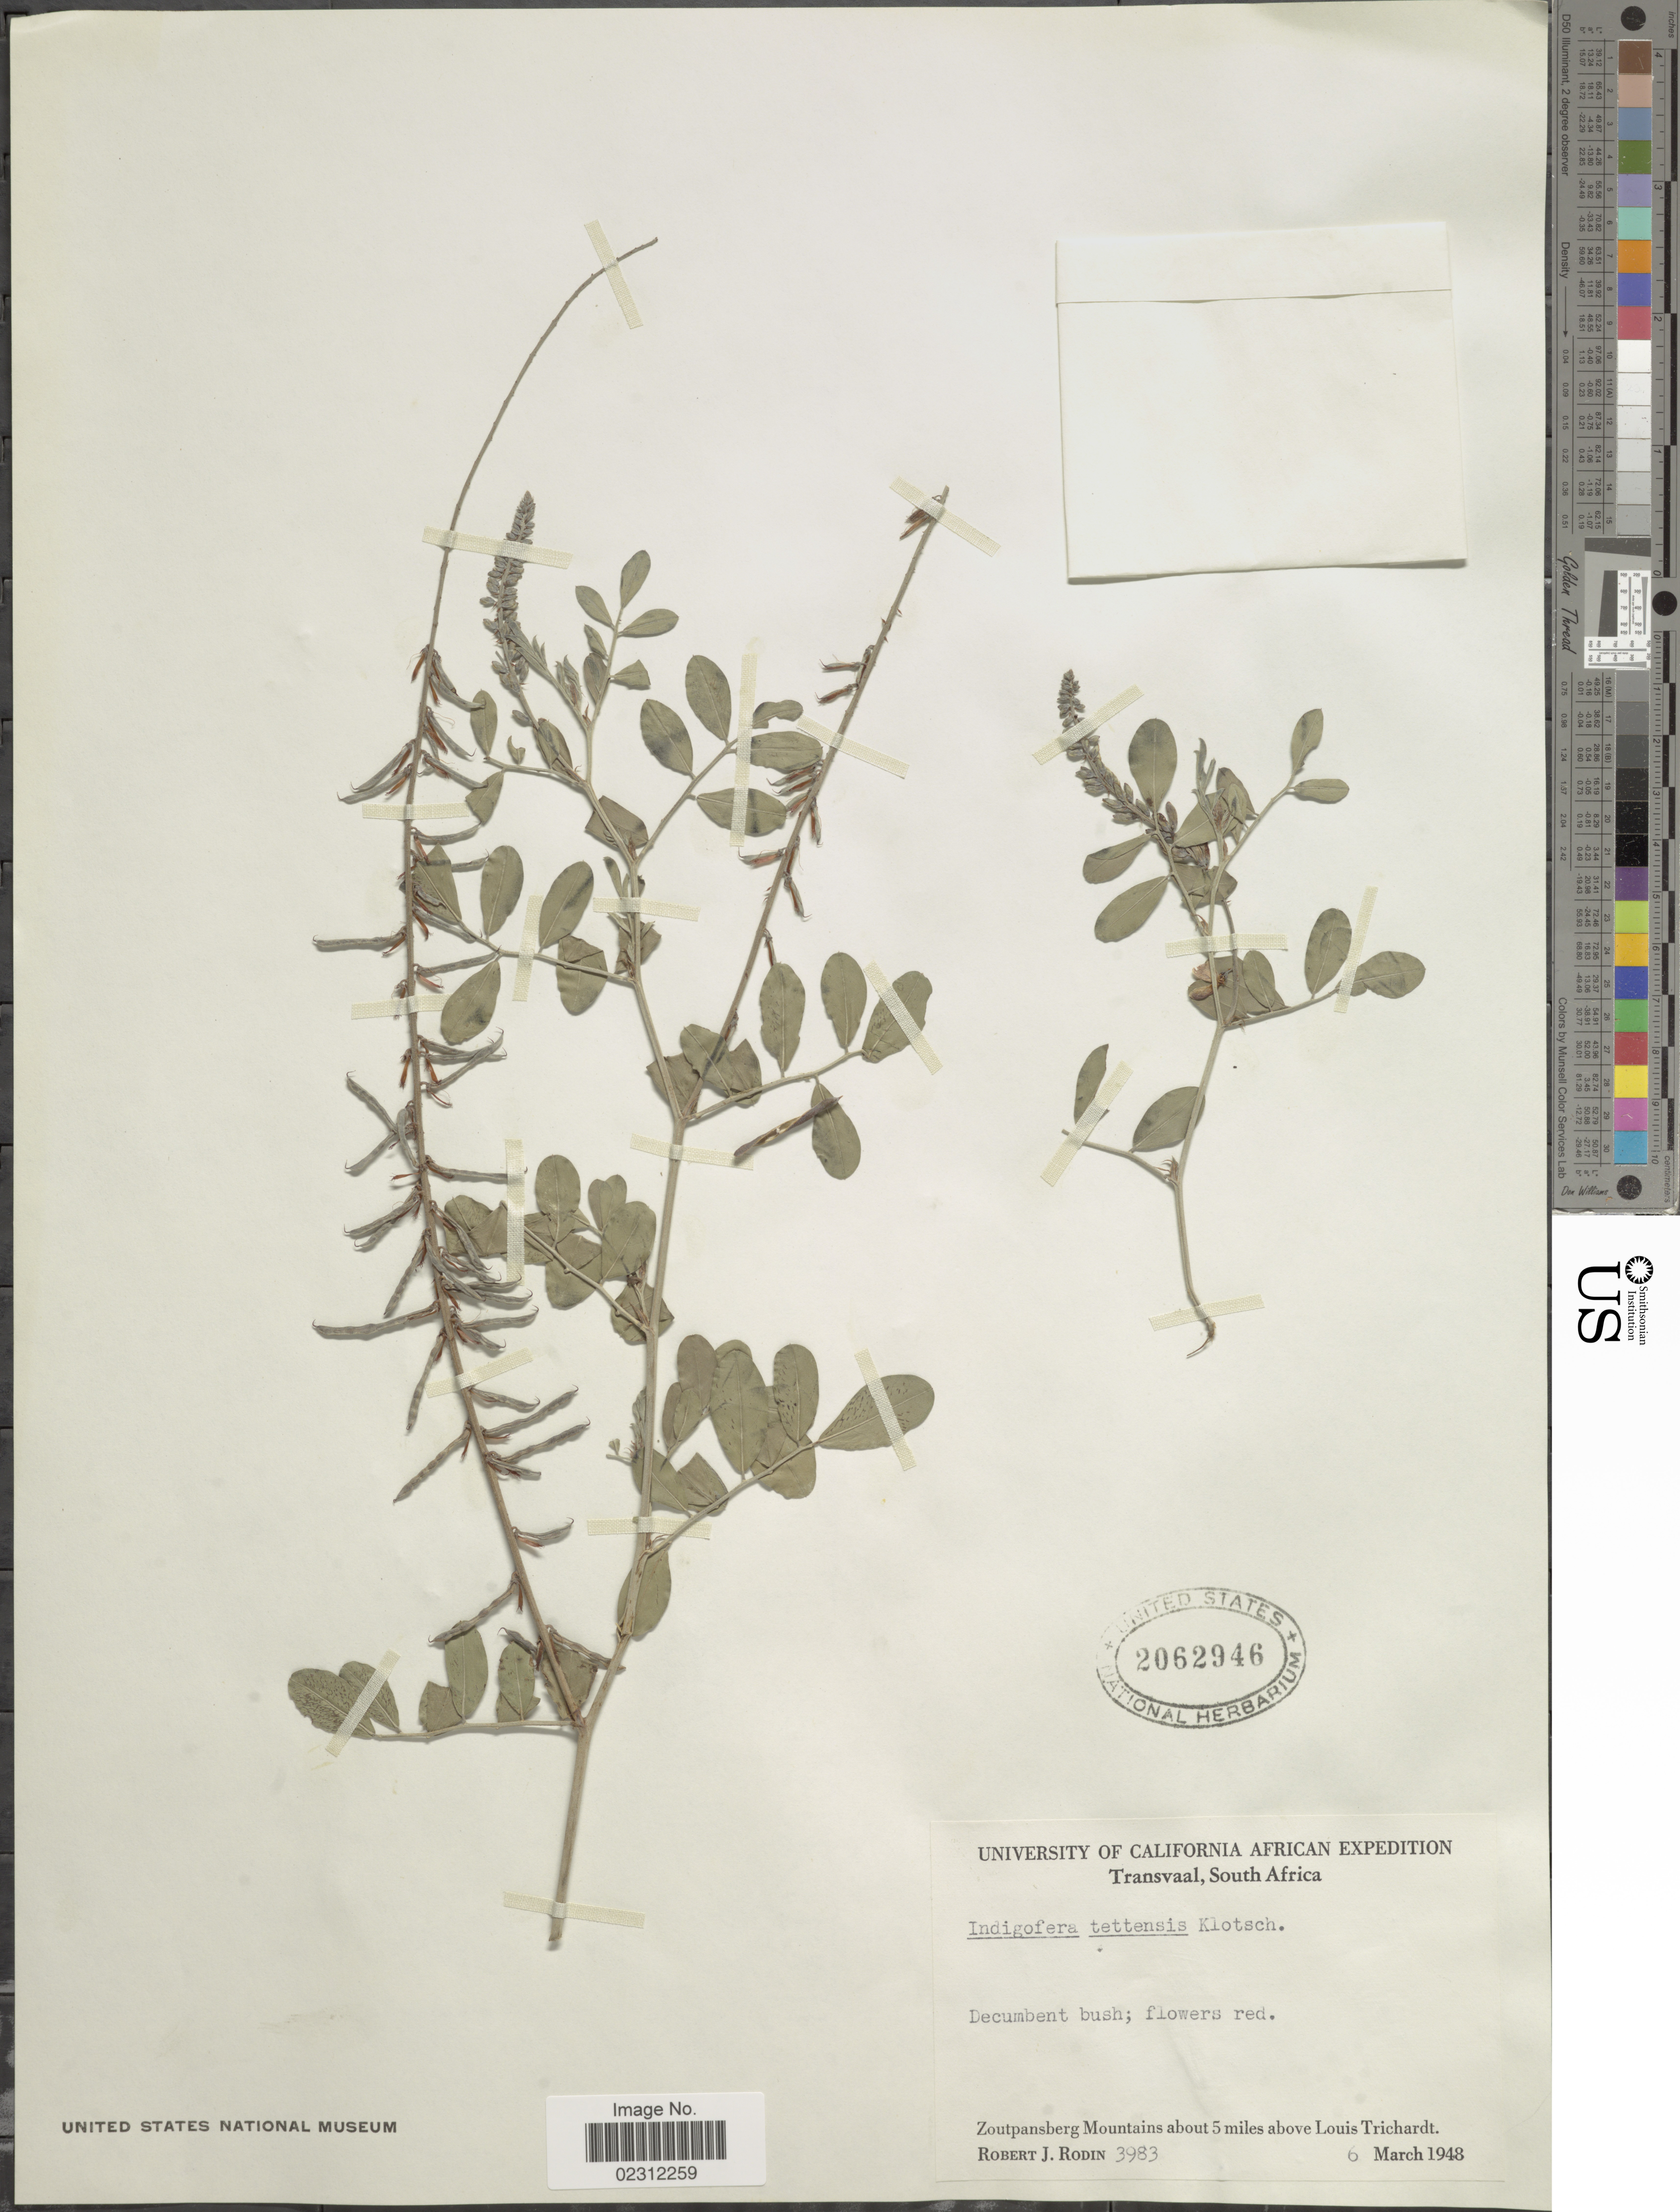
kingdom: Plantae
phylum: Tracheophyta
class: Magnoliopsida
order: Fabales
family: Fabaceae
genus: Indigofera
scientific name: Indigofera tettensis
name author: Klotzsch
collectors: R. J. Rodin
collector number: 3983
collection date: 1948-03-06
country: South Africa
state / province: Limpopo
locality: Transvaal, Zoutpansberg Mountains about 5 miles above Louis Trichardt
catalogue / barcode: US 2062946